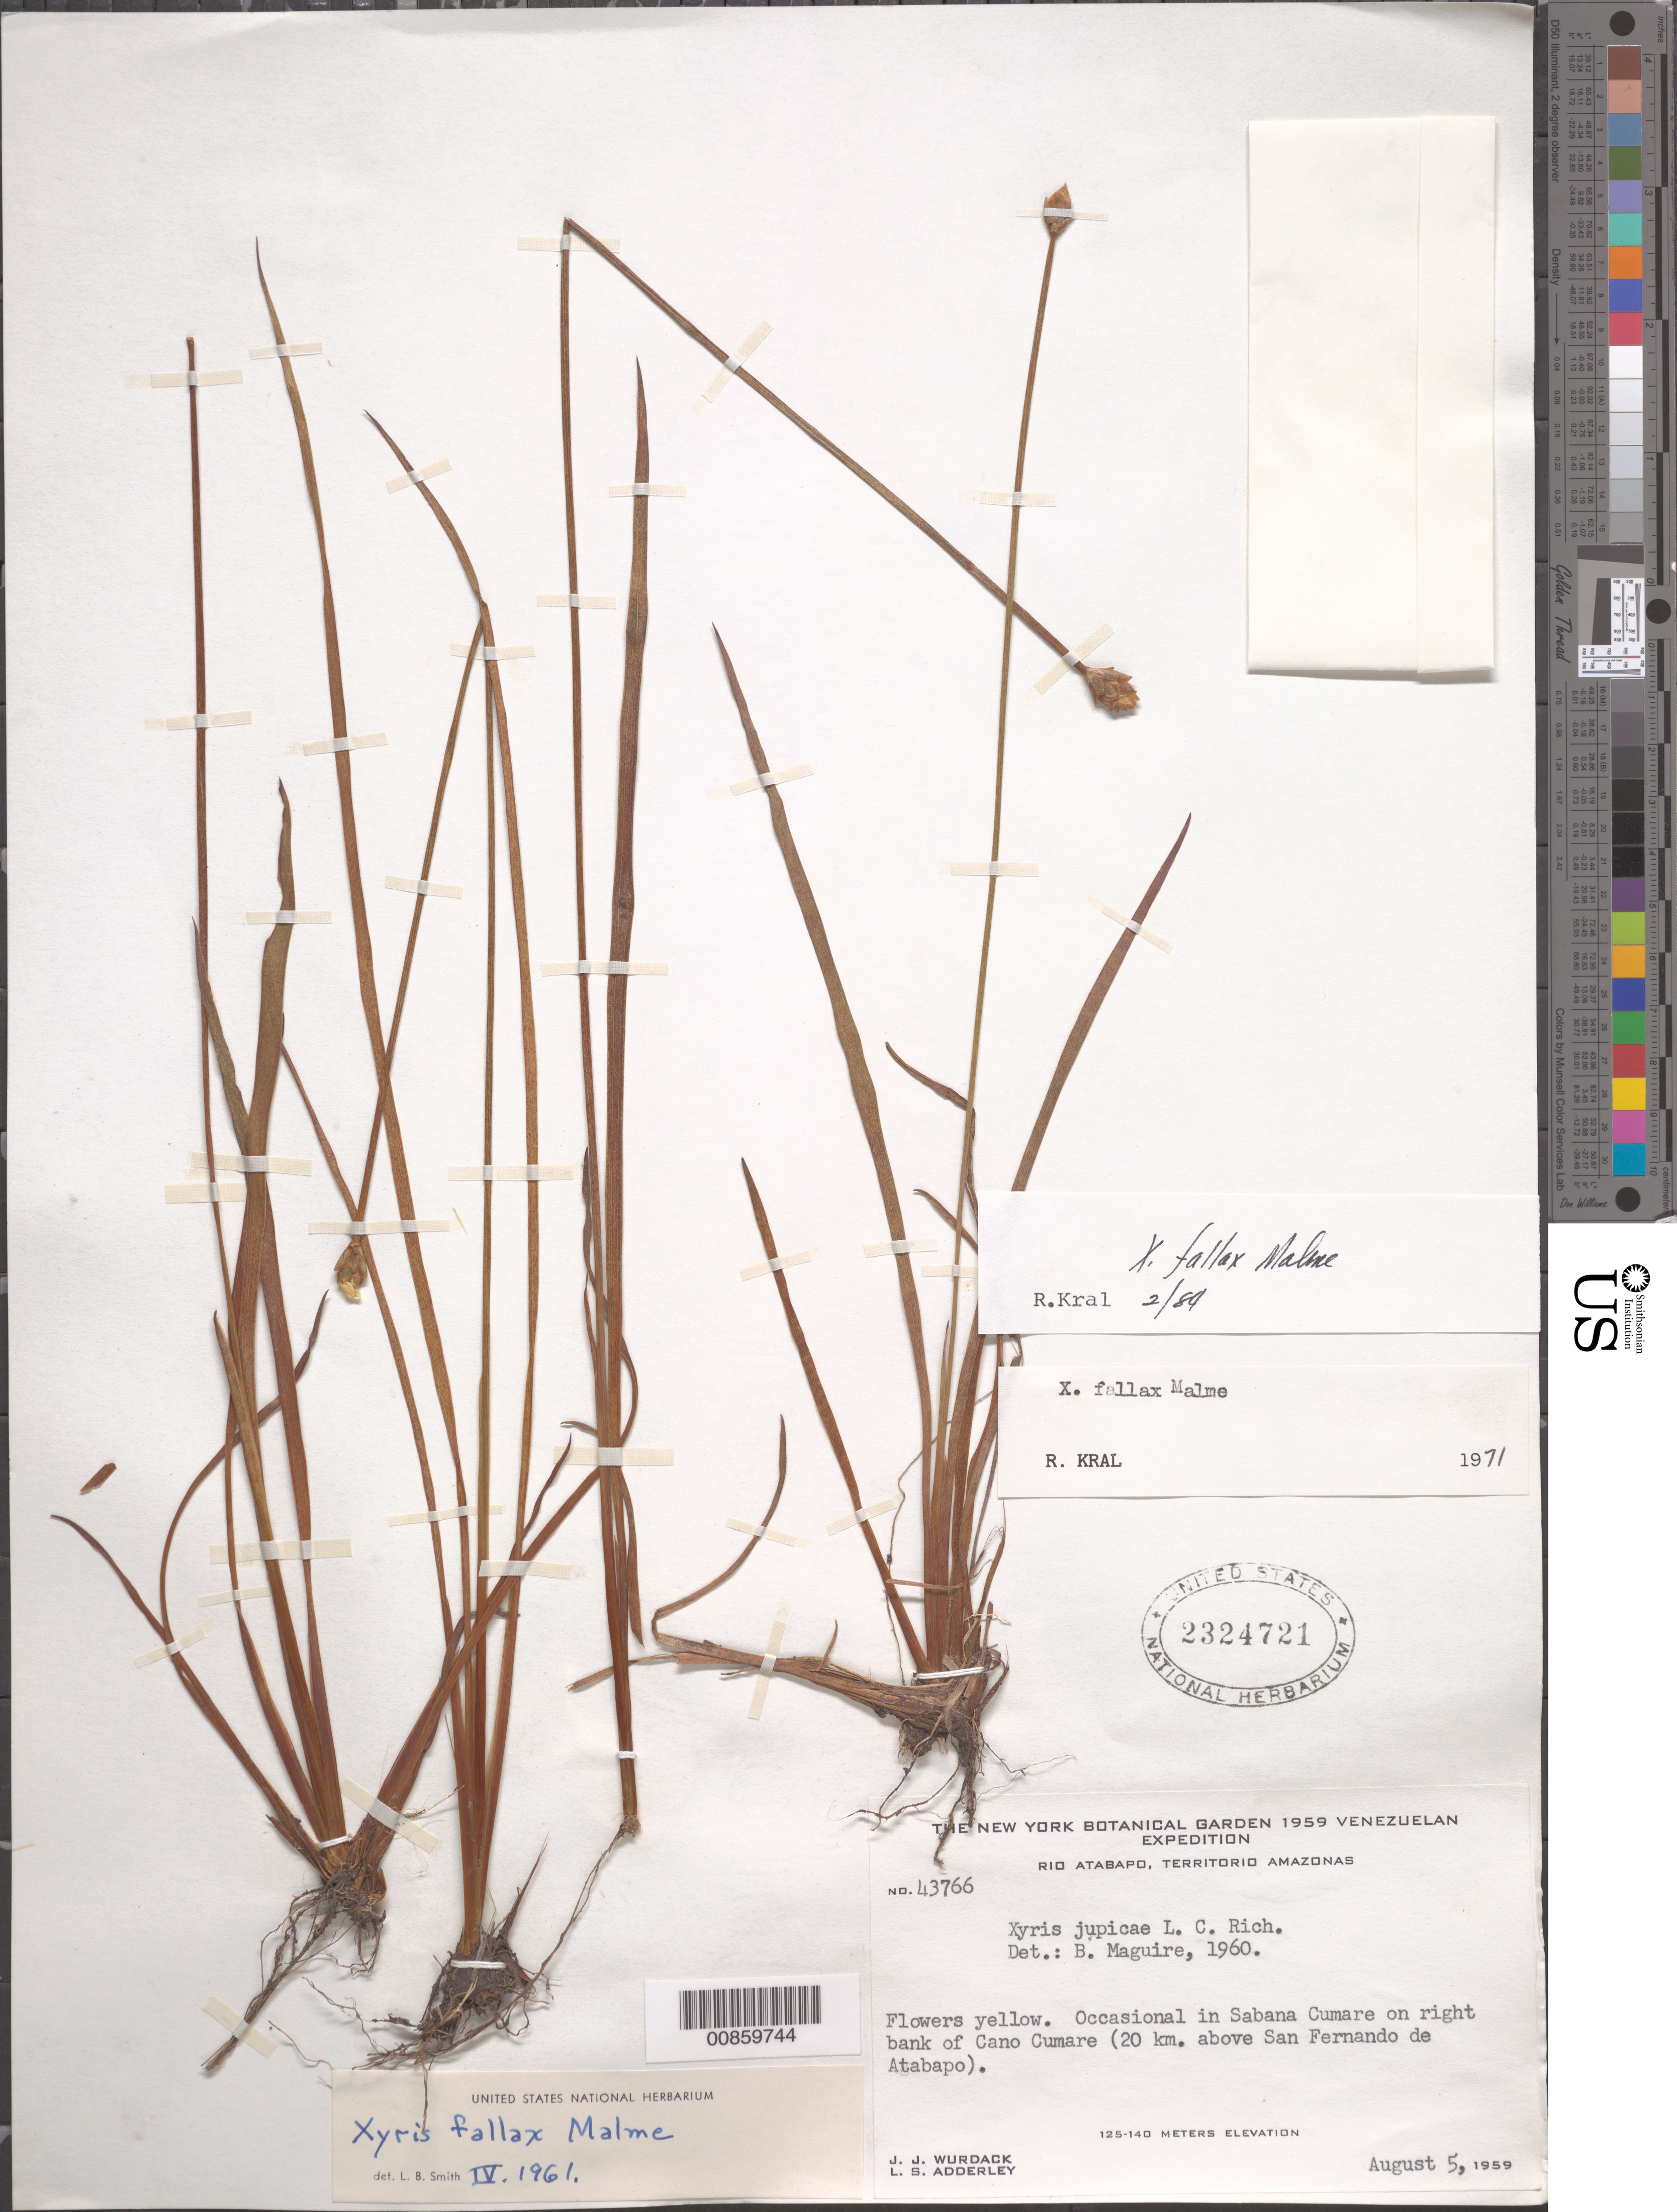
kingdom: Plantae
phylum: Tracheophyta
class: Liliopsida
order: Poales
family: Xyridaceae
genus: Xyris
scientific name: Xyris fallax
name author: Malme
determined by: Kral, Robert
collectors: J. J. Wurdack & L. S. Adderley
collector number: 43766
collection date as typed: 5-Aug-59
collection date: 1959-08-05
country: Venezuela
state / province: Amazonas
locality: Sabana Cumare on right bank of Caño Cumare, Río Atabapo, 20 km above San Fernando de Atabapo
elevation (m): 125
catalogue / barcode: US 2813815